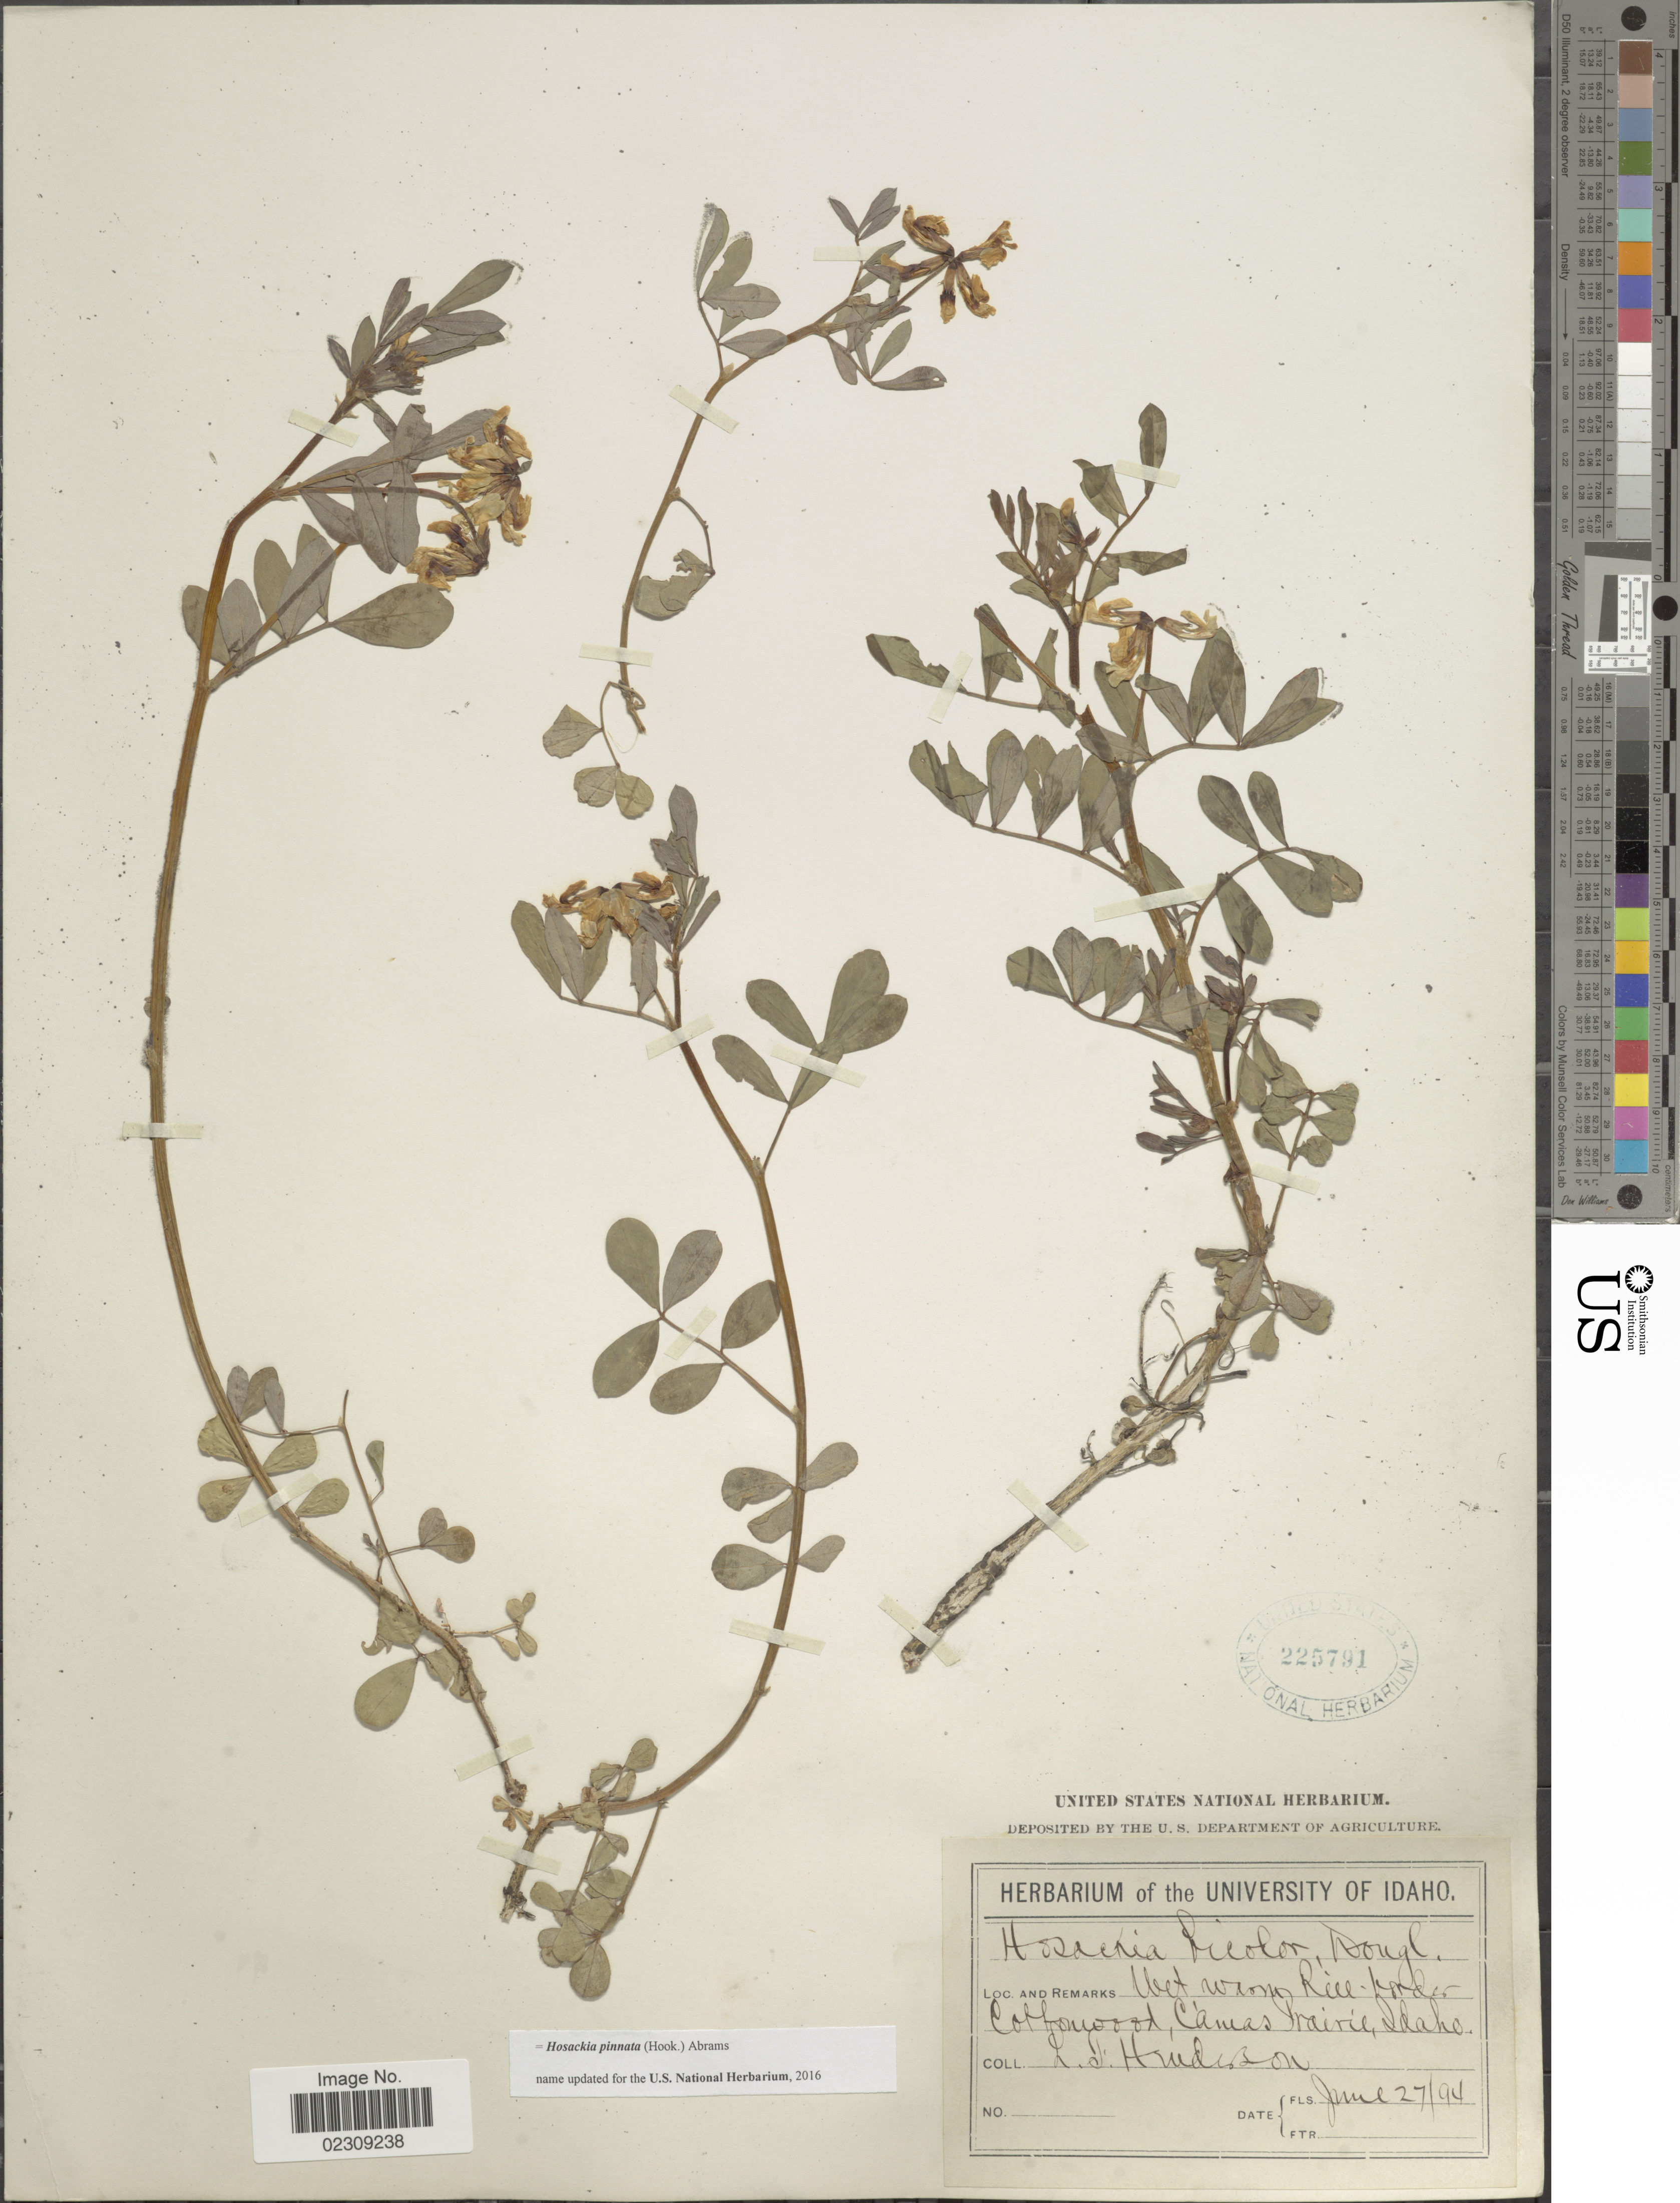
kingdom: Plantae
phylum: Tracheophyta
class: Magnoliopsida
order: Fabales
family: Fabaceae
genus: Hosackia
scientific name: Hosackia pinnata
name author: (Hook.) Abrams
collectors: L. Henderson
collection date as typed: Transcribed d/m/y: 27/6/94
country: United States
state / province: Idaho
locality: Wet [illegible text] Rill- border Cottonwood, Camas Prairie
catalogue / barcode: US 225791